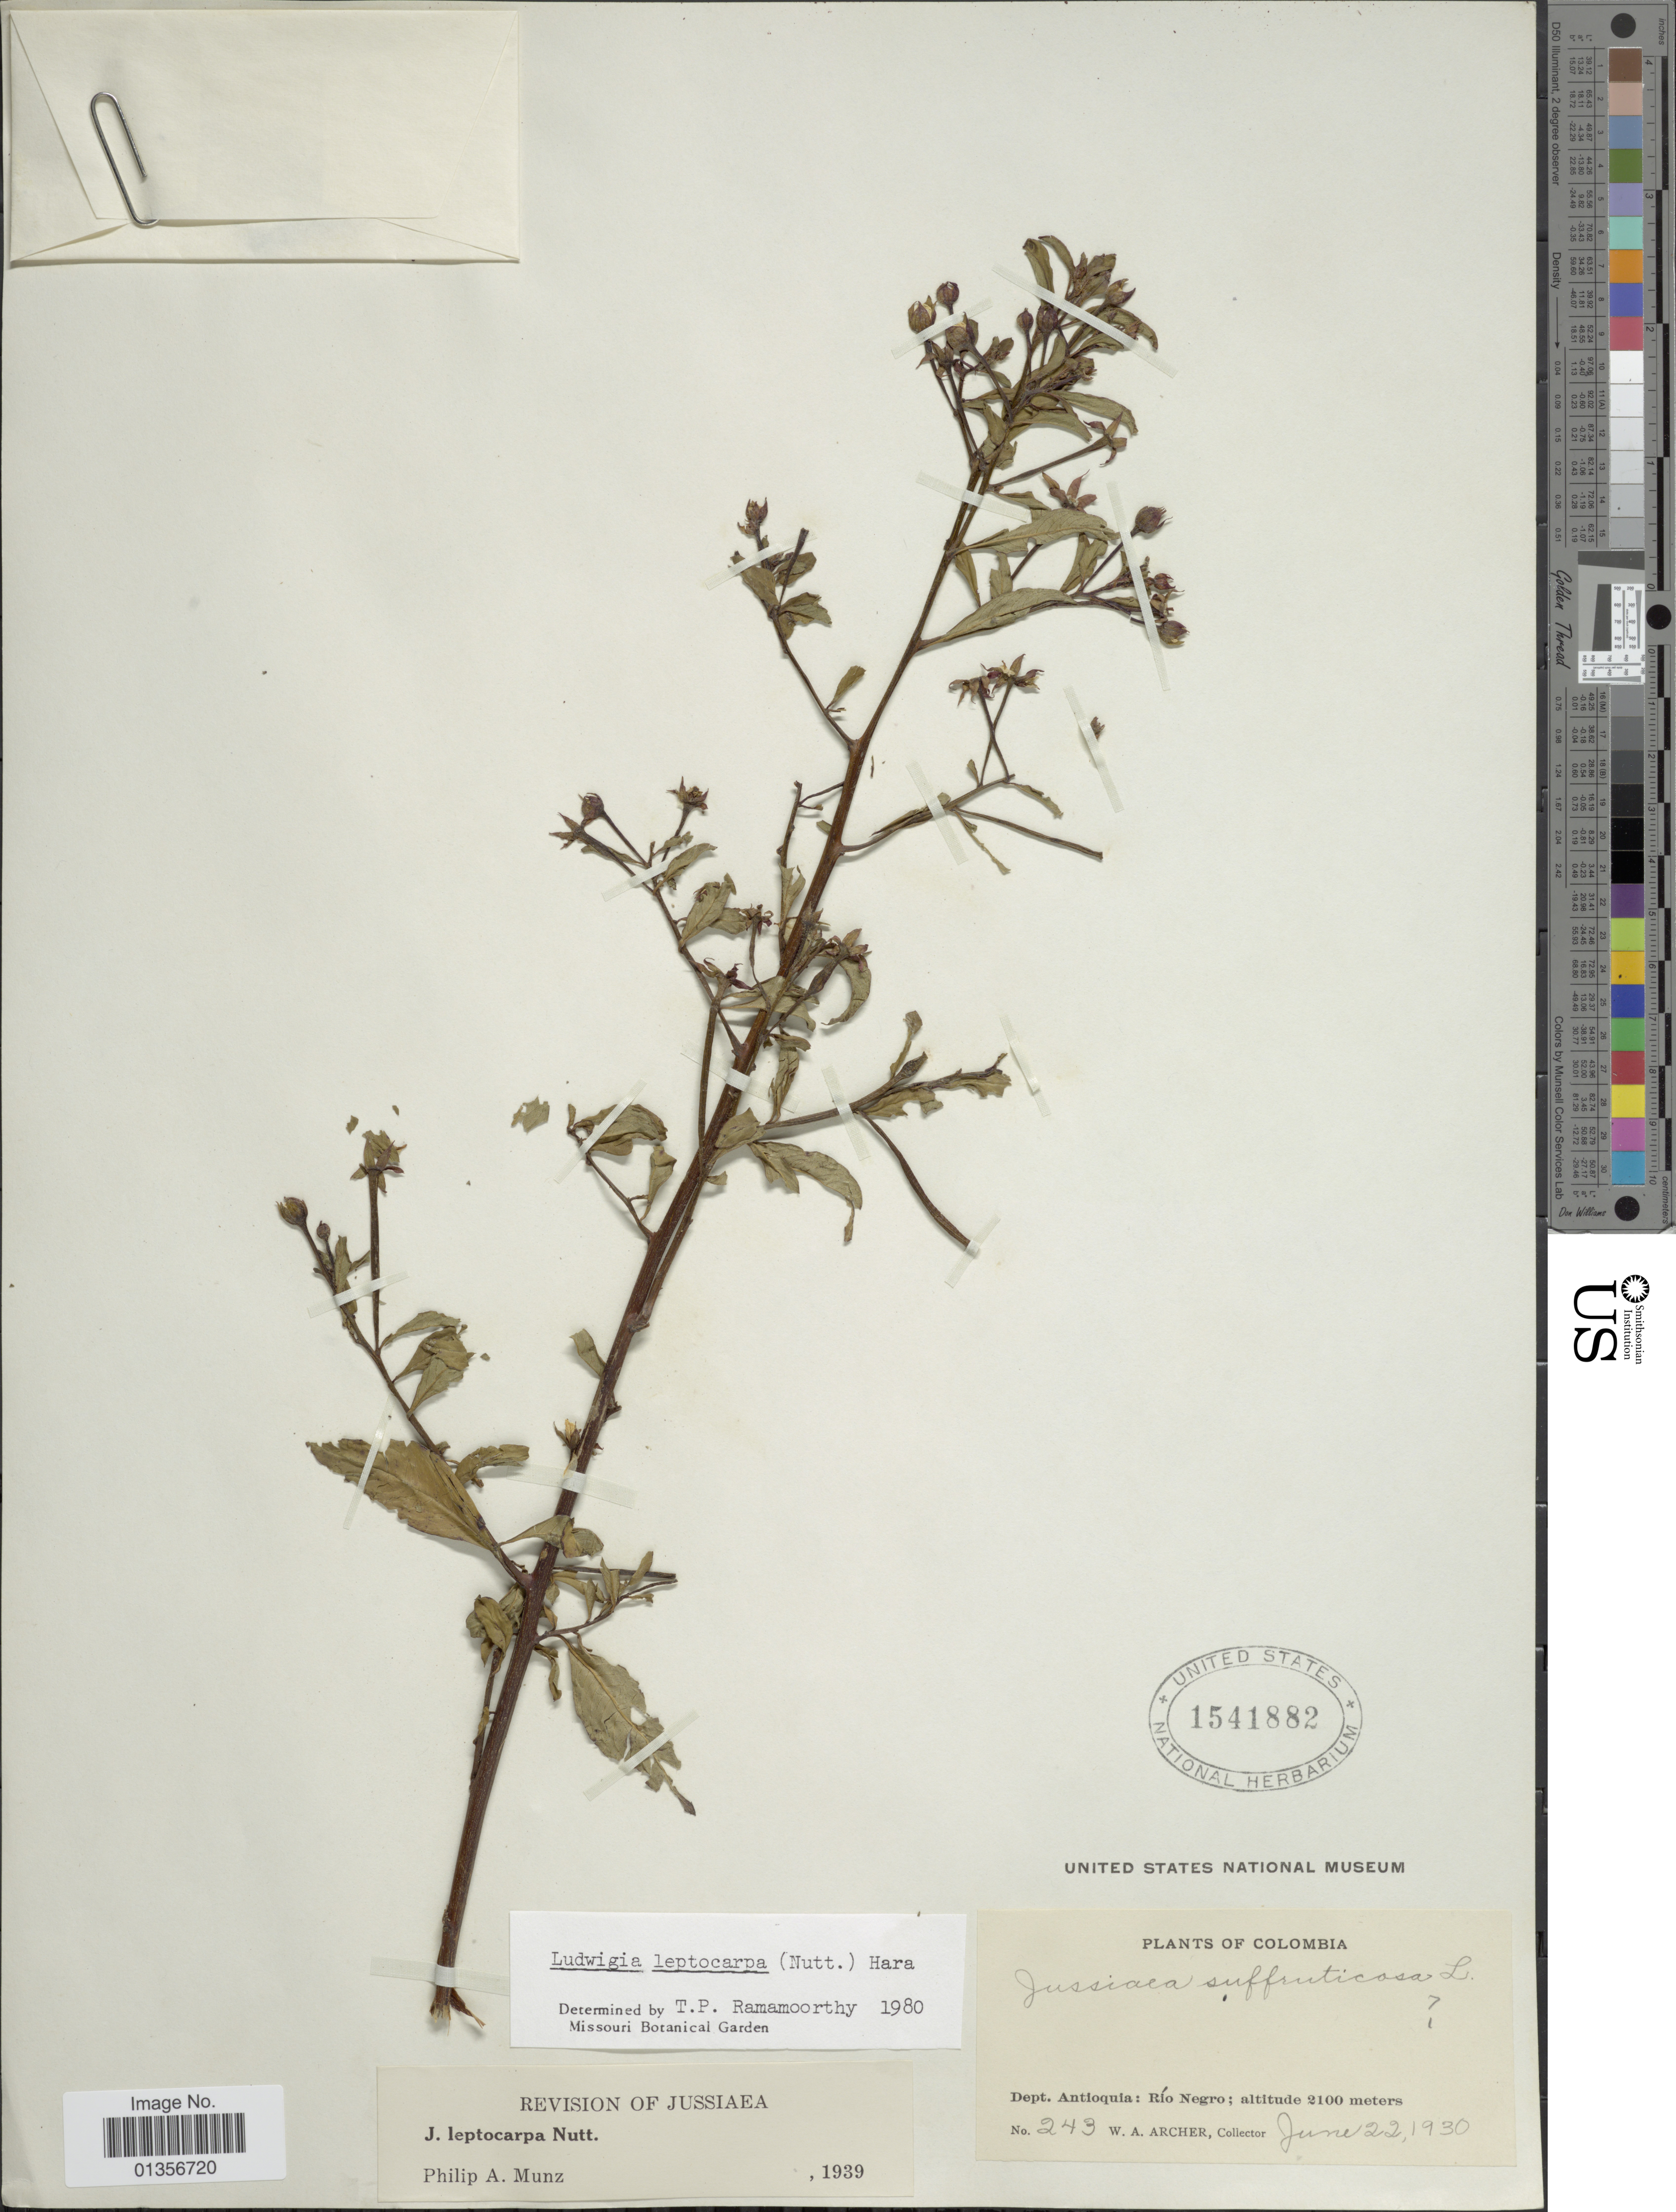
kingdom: Plantae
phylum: Tracheophyta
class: Magnoliopsida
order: Myrtales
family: Onagraceae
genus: Ludwigia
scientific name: Ludwigia leptocarpa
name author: (Nutt.) H. Hara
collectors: W. A. Archer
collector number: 243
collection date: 1930-06-22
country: Colombia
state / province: Antioquia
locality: Río Negro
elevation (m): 2100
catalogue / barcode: US 1541882